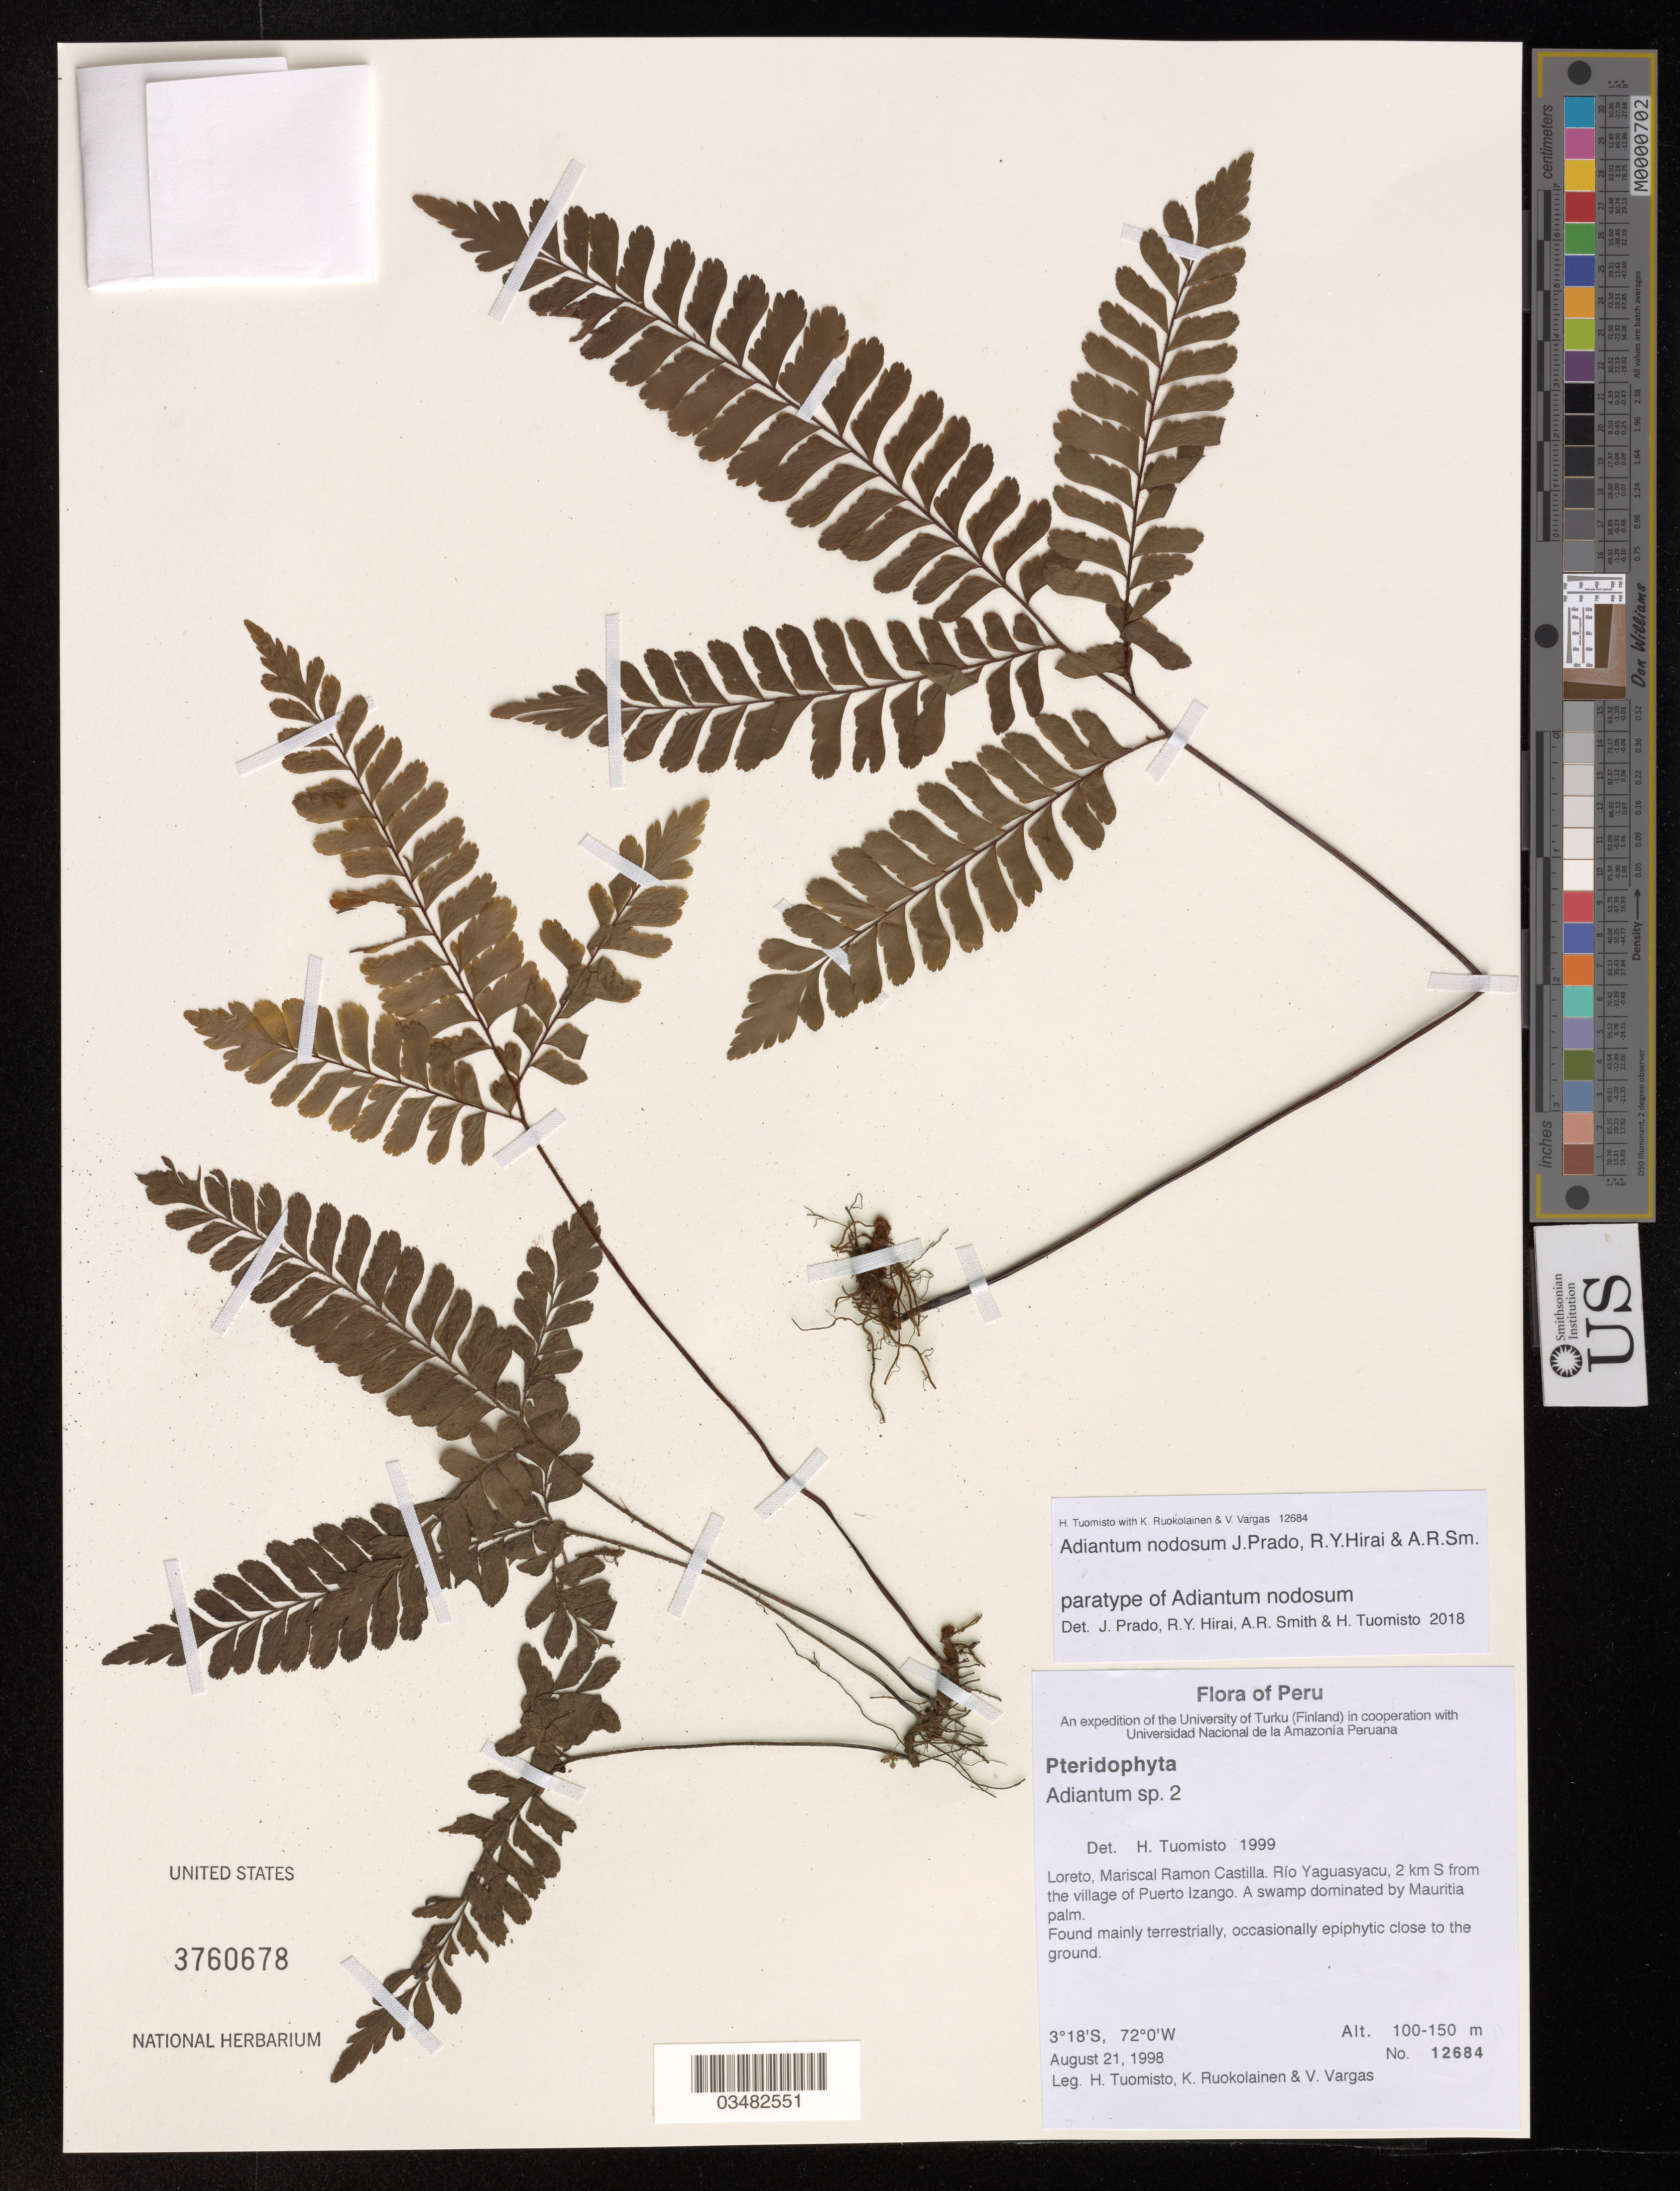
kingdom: Plantae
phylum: Tracheophyta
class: Polypodiopsida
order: Polypodiales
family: Pteridaceae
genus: Adiantum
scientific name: Adiantum nodosum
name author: J. Prado et al.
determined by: Prado, J.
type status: Paratype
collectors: H. Tuomisto, K. Ruokolainen & V. Vargas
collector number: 12684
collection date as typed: August 21, 1998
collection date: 1998-08-21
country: Peru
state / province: Loreto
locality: Mariscal Ramon Castilla. Rio Yaguasyuca, 2 km S from village of Puerto Izango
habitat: swamp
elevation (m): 100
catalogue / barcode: US 3760678